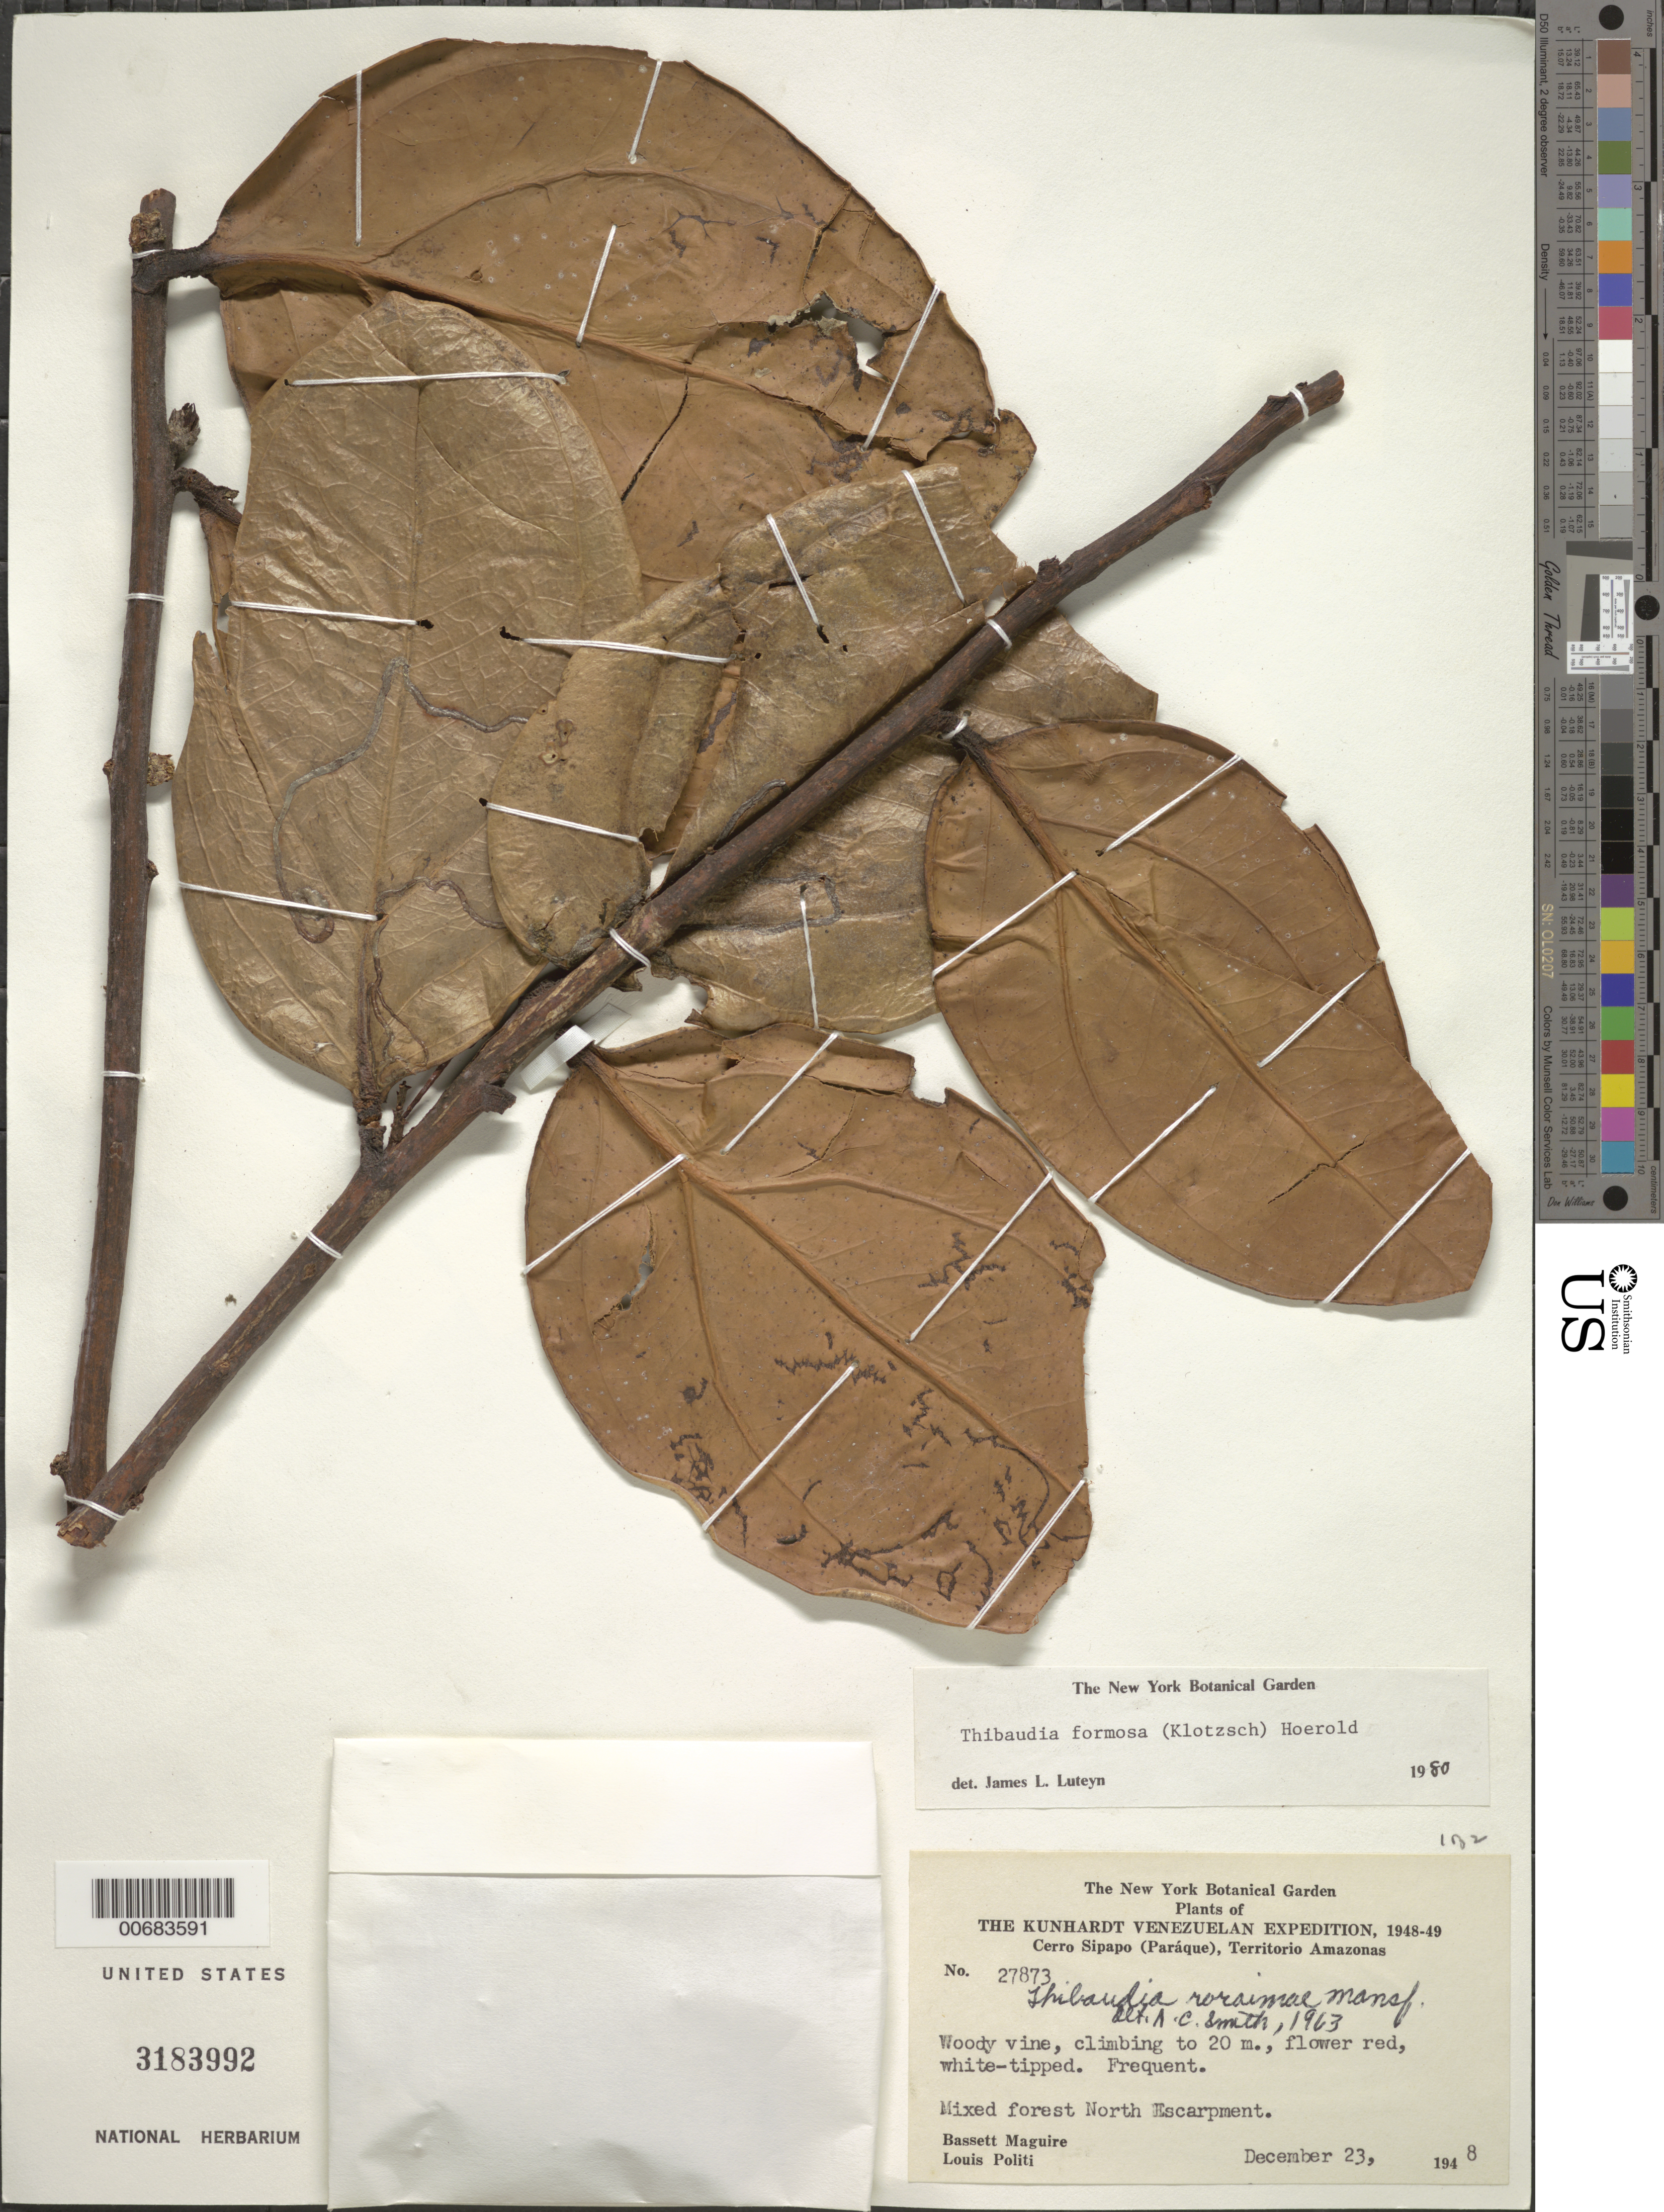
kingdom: Plantae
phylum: Tracheophyta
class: Magnoliopsida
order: Ericales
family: Ericaceae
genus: Thibaudia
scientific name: Thibaudia formosa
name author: (Klotzsch) Hoerold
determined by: Luteyn, J. L.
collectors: B. Maguire & L. Politi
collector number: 27873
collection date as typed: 23-Dec-48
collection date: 1948-12-23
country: Venezuela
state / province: Amazonas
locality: Cerro Sipapo (Paráque), North Escarpment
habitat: Mixed forest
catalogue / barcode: US 3183992